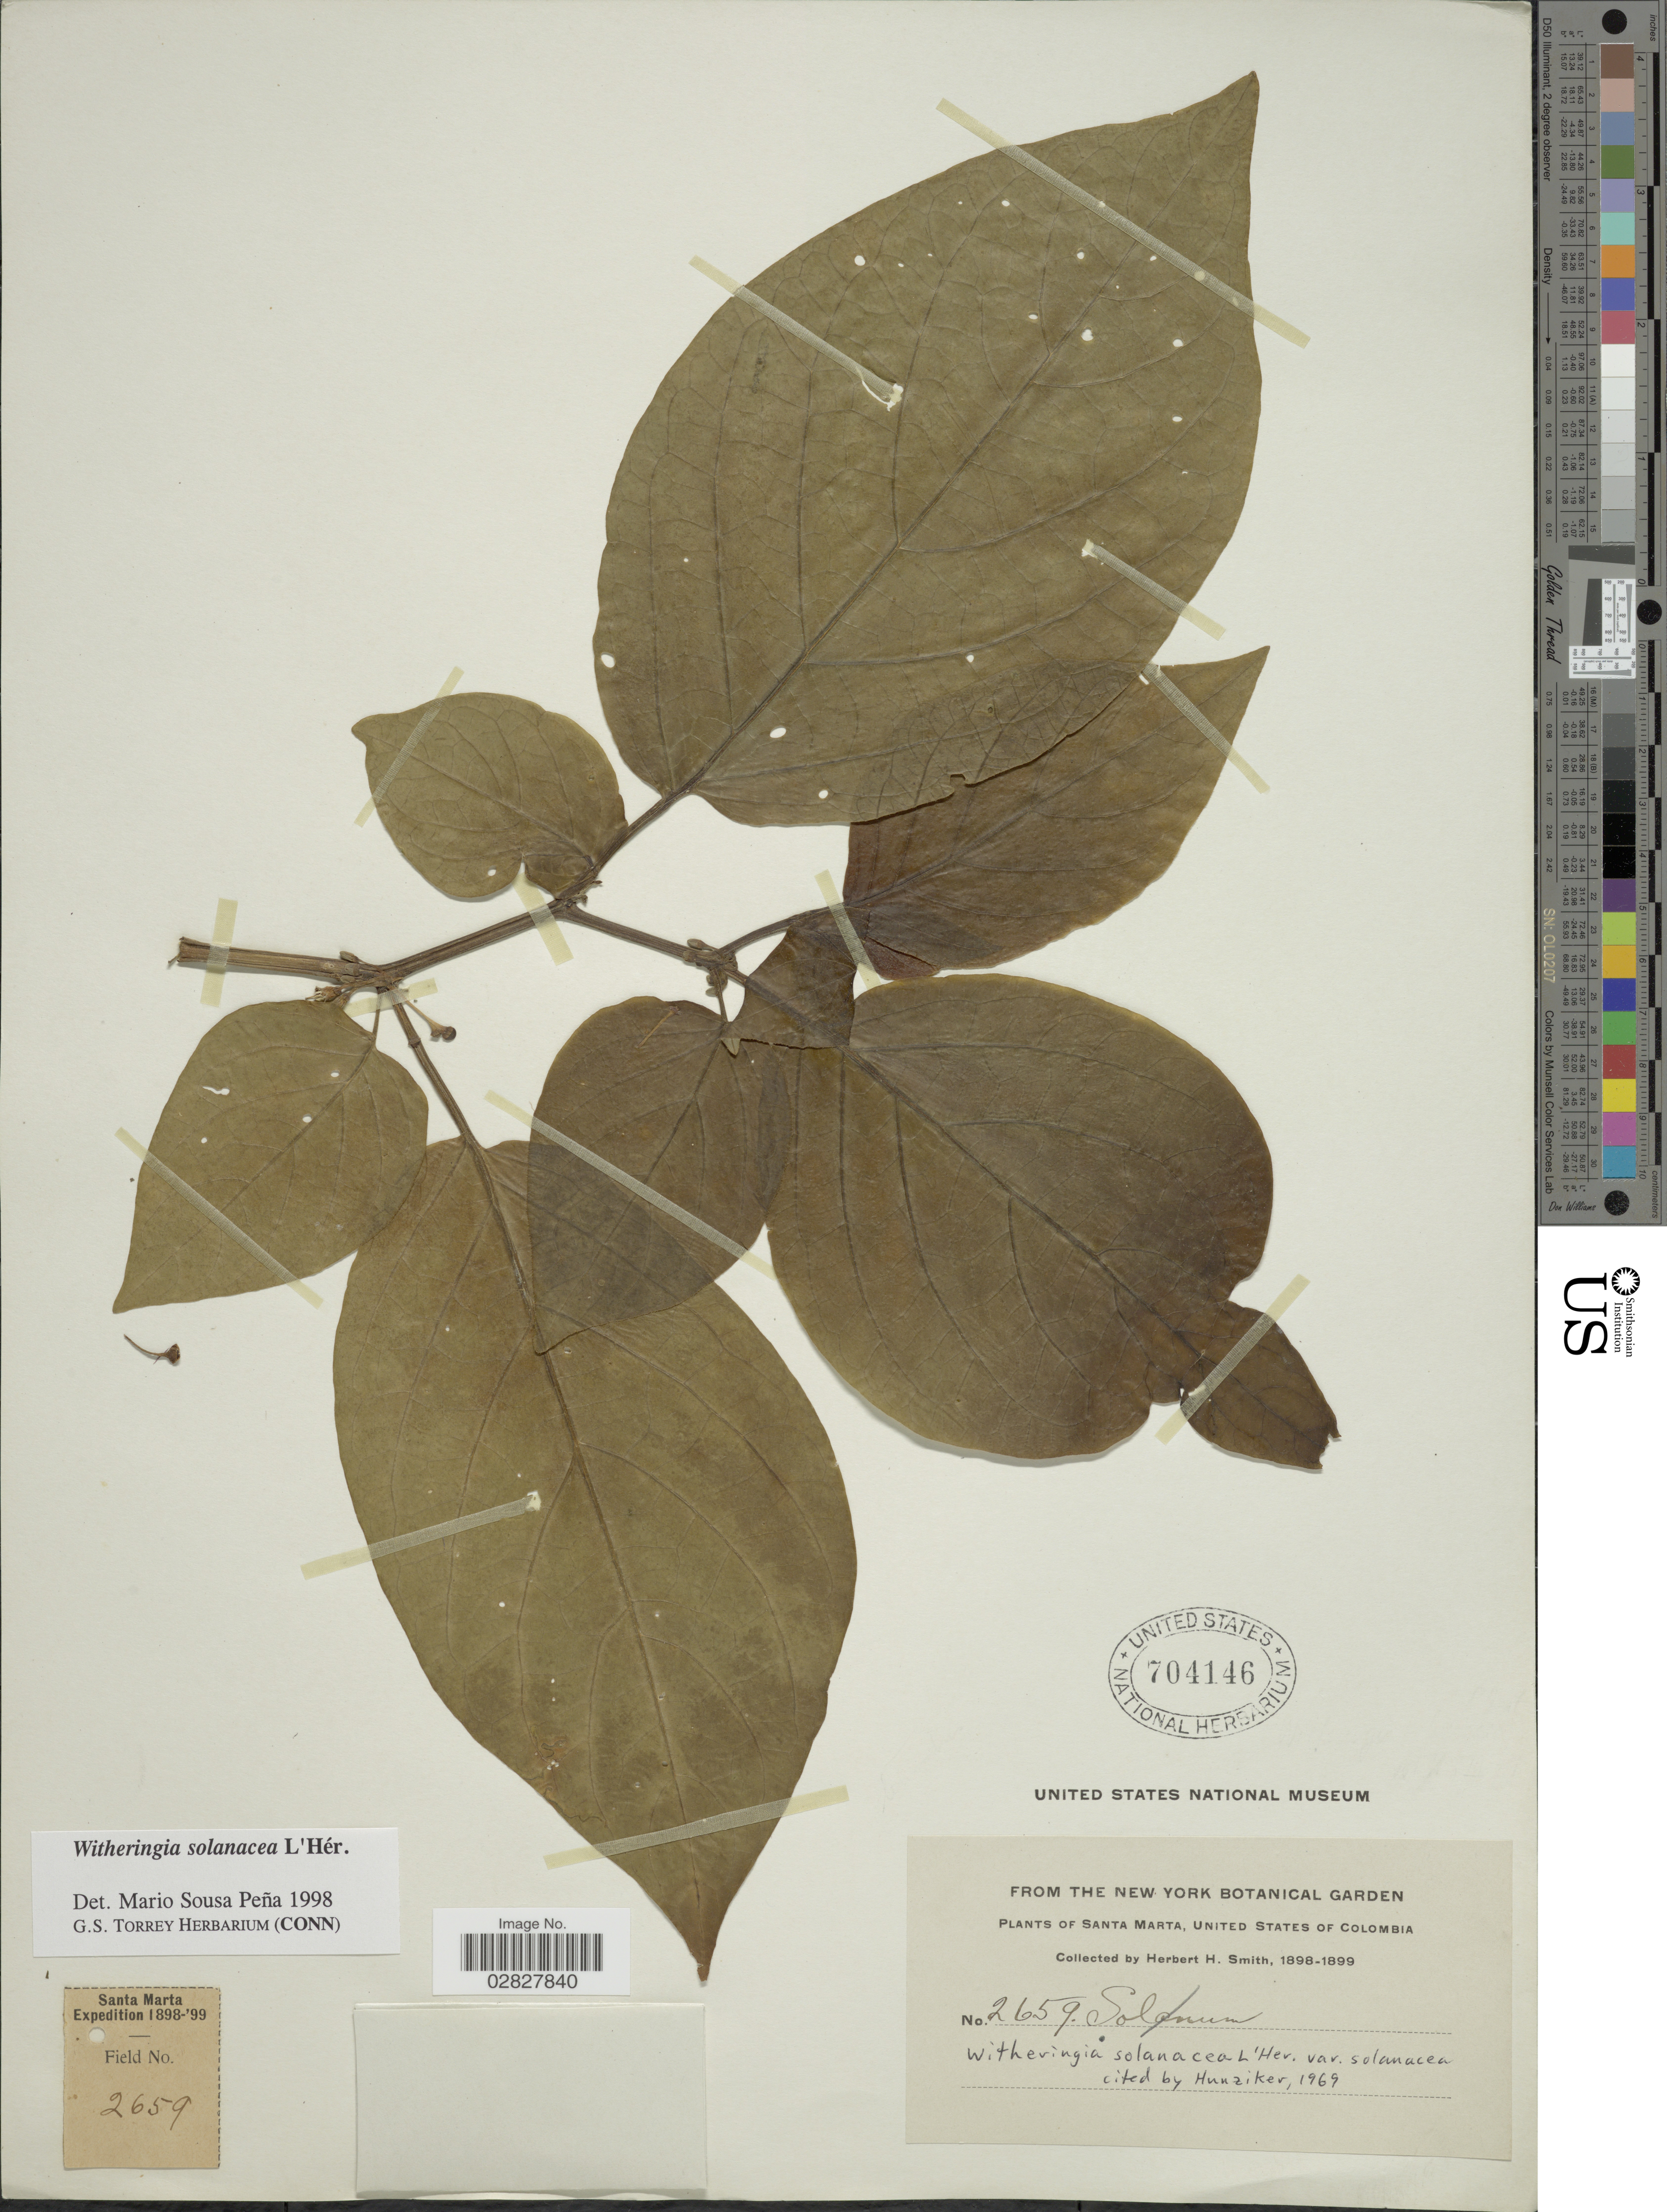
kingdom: Plantae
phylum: Tracheophyta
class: Magnoliopsida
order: Solanales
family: Solanaceae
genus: Witheringia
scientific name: Witheringia solanacea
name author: L'Hér.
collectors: Herbert H. Smith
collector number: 2659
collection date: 1898/1899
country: Colombia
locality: Santa Marta, United States of Colombia.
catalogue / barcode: US 704146